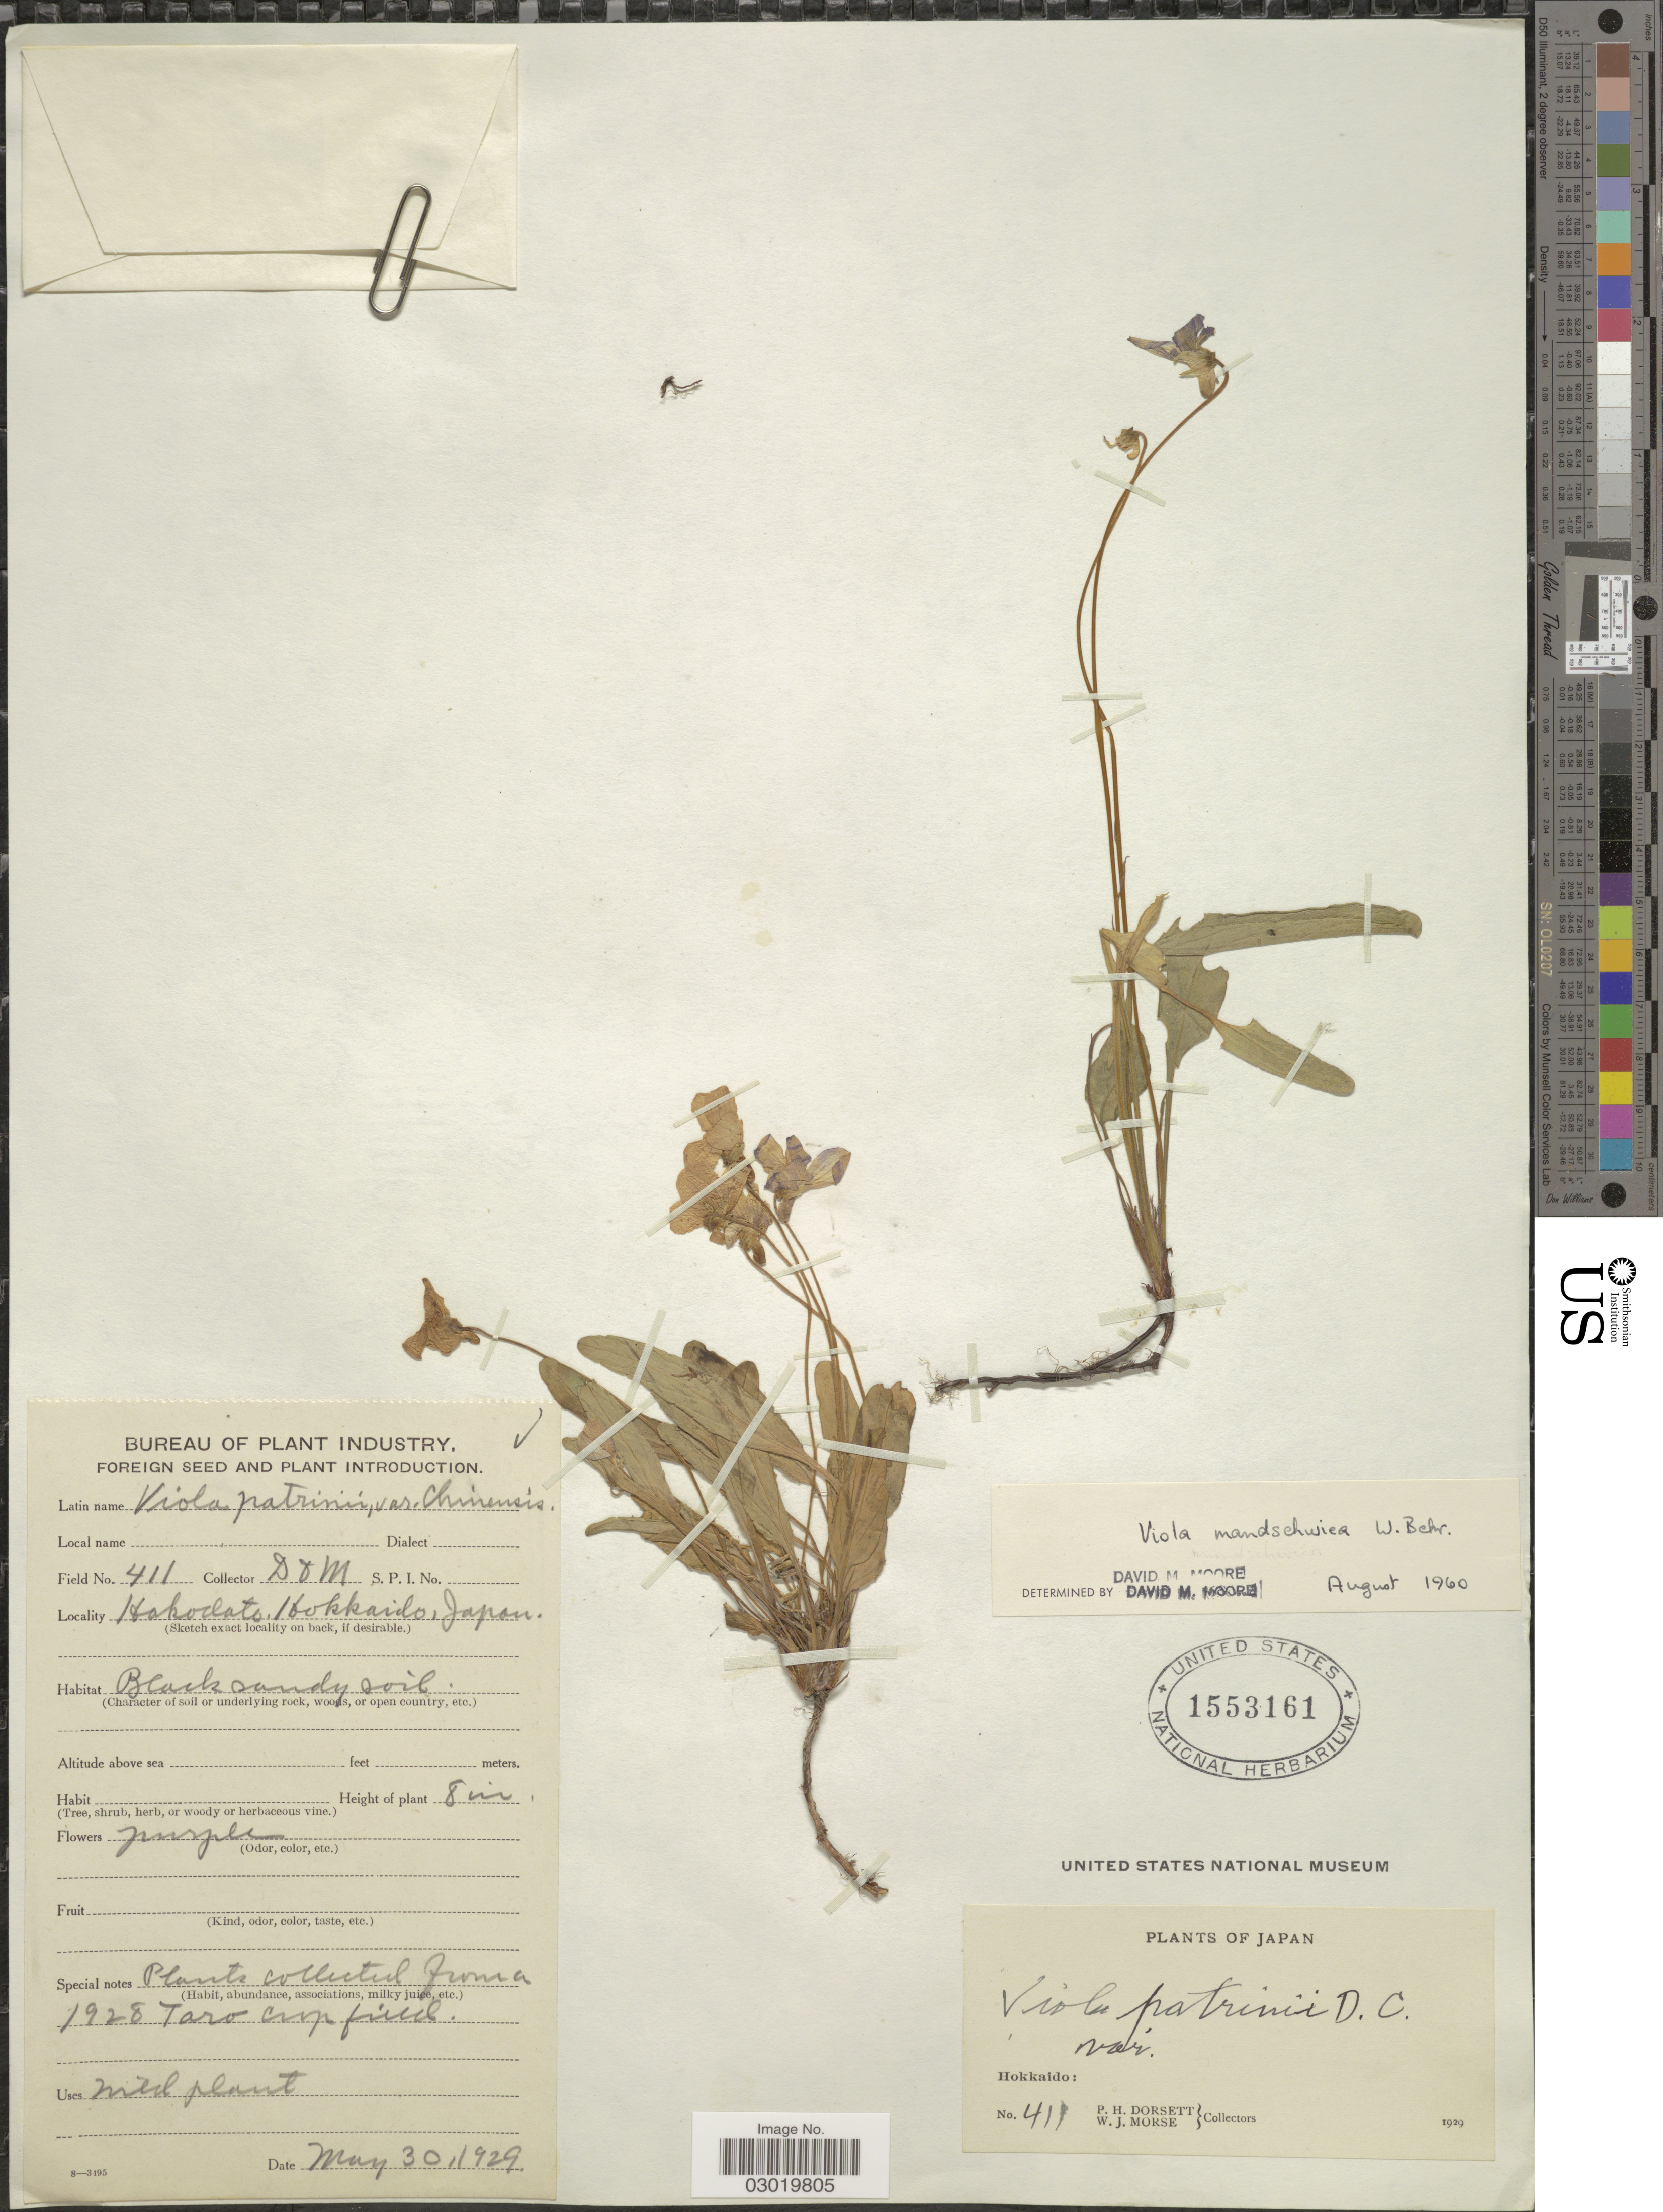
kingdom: Plantae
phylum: Tracheophyta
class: Magnoliopsida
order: Malpighiales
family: Violaceae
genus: Viola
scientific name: Viola mandshurica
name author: W. Becker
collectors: P. H. Dorsett & W. J. Morse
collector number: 411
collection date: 1929-05-30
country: Japan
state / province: Hokkaidō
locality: Hakodato. Hokkaido.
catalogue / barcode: US 1553161